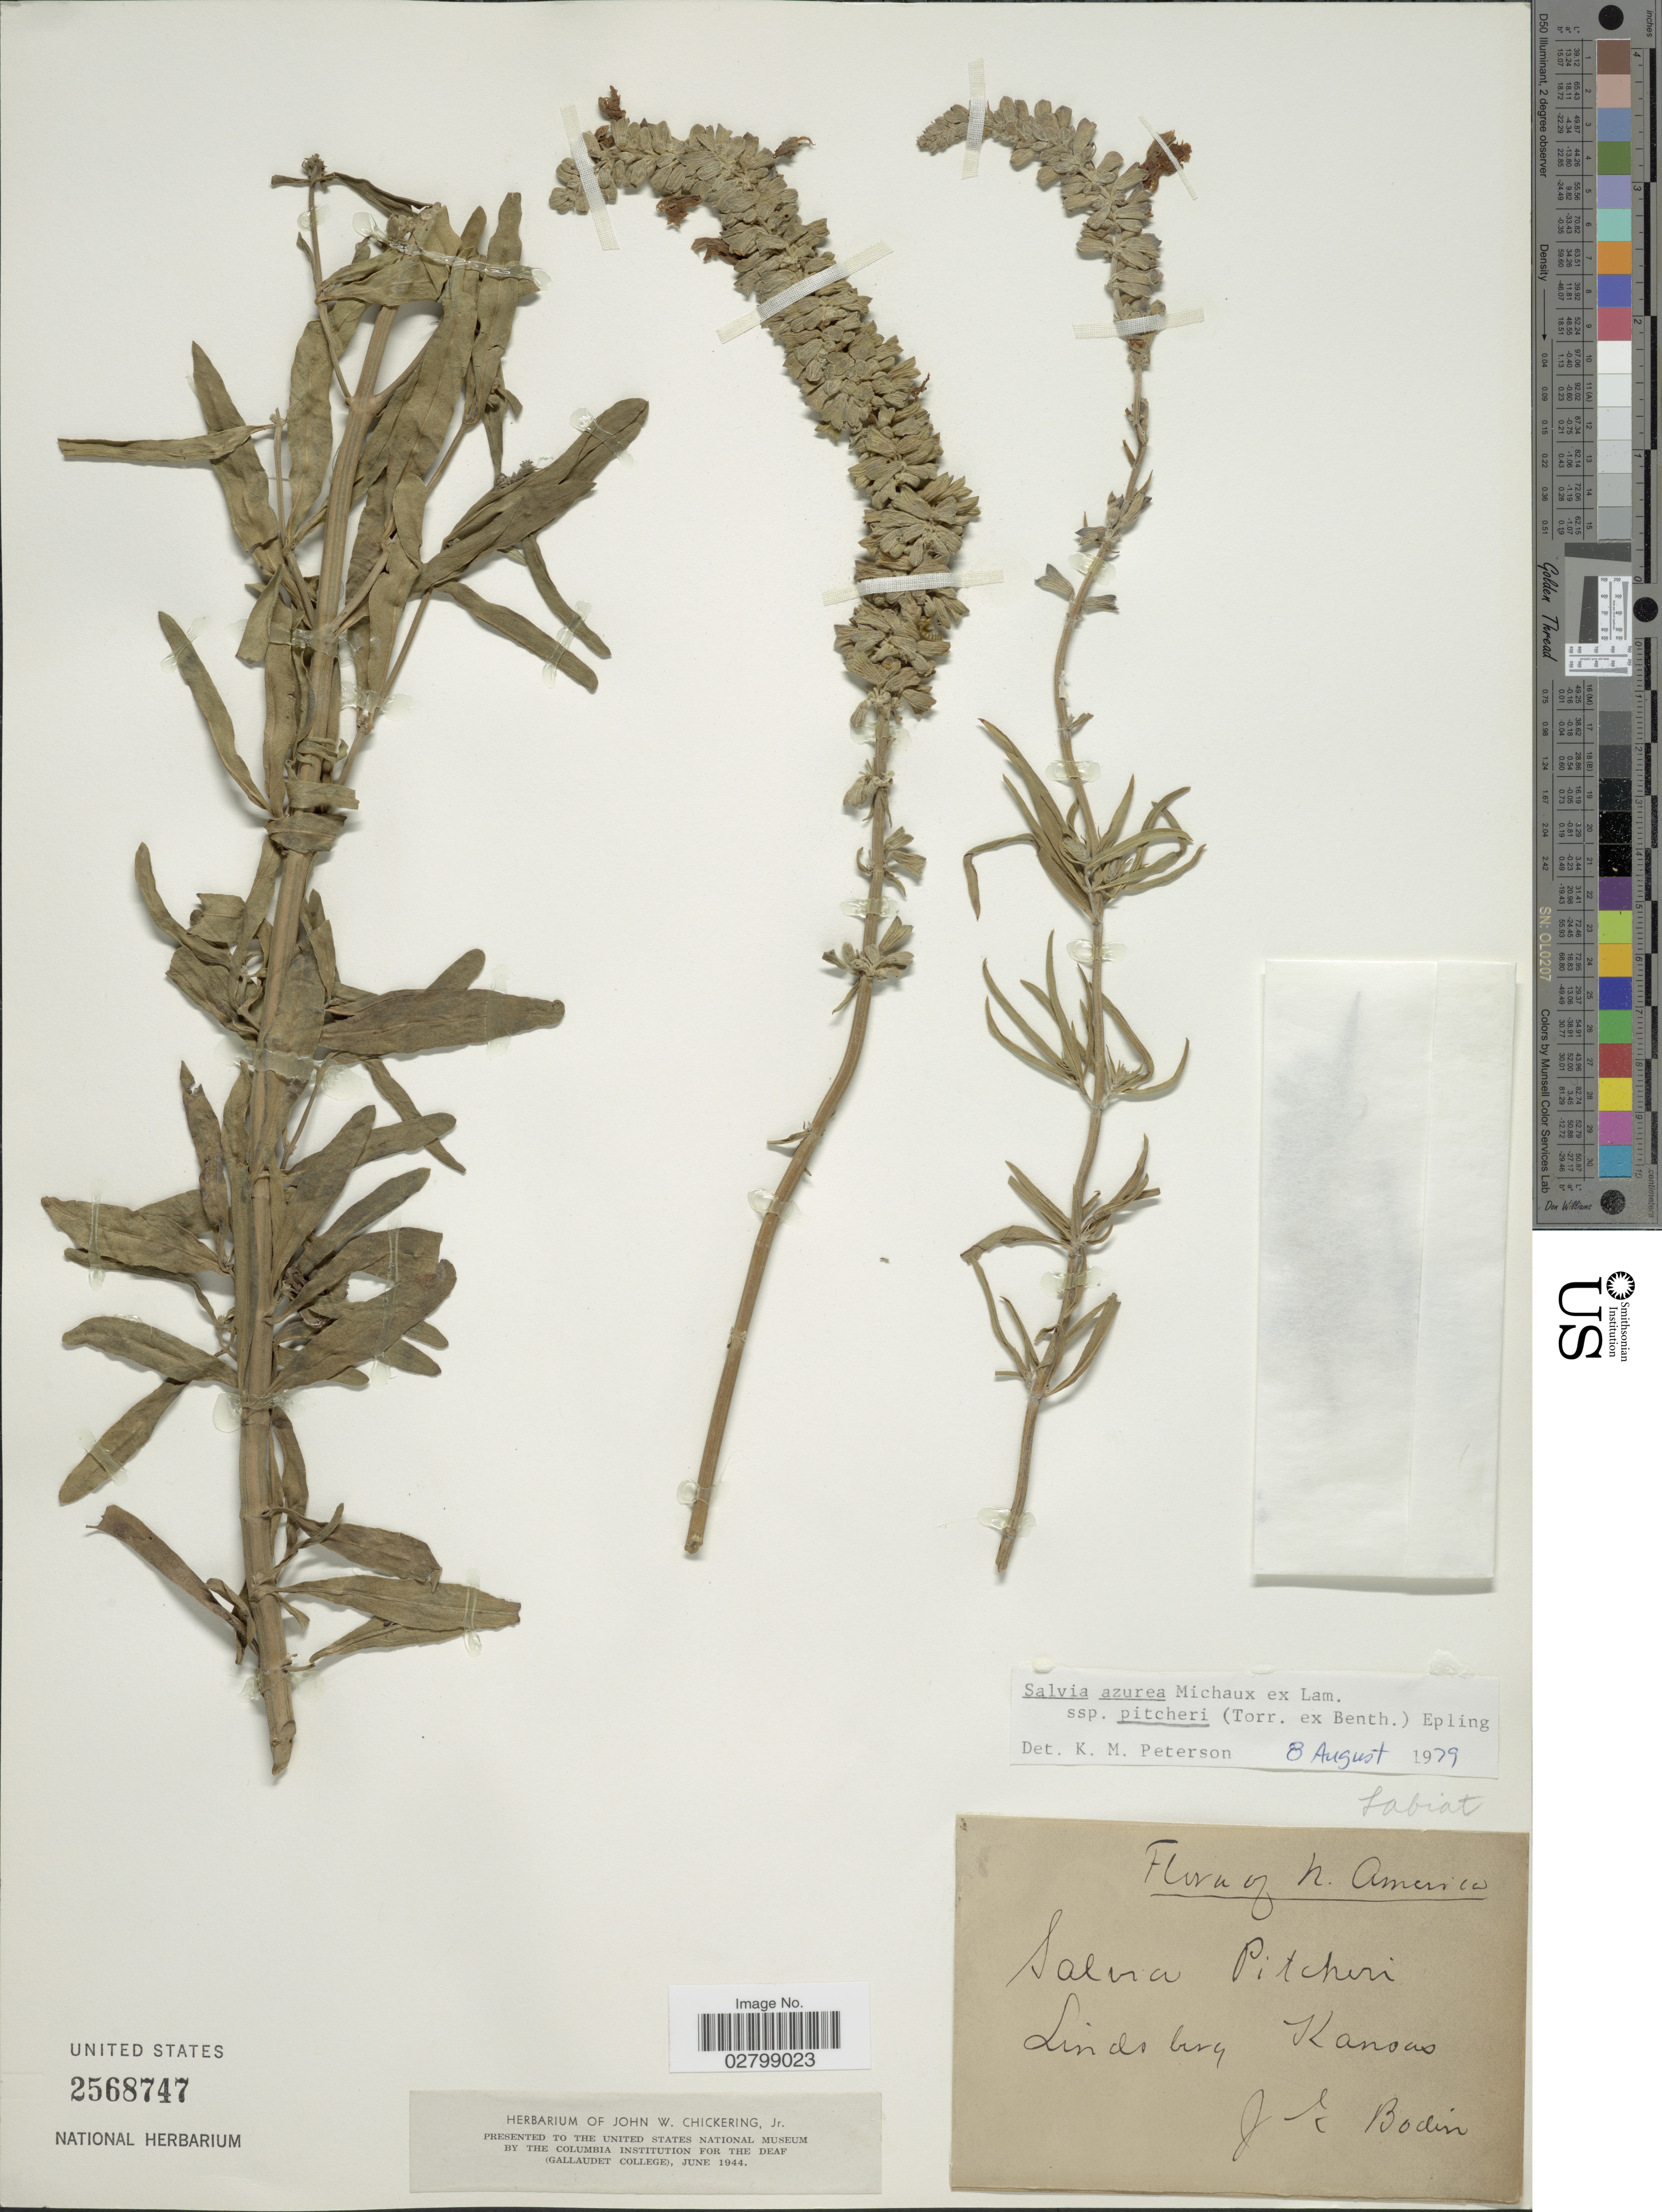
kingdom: Plantae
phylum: Tracheophyta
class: Magnoliopsida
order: Lamiales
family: Lamiaceae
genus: Salvia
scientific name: Salvia azurea subsp. pitcheri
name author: Michx. ex Lam.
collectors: J. E. Bodin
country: United States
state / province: Kansas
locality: Lindsberg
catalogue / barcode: US 2568747